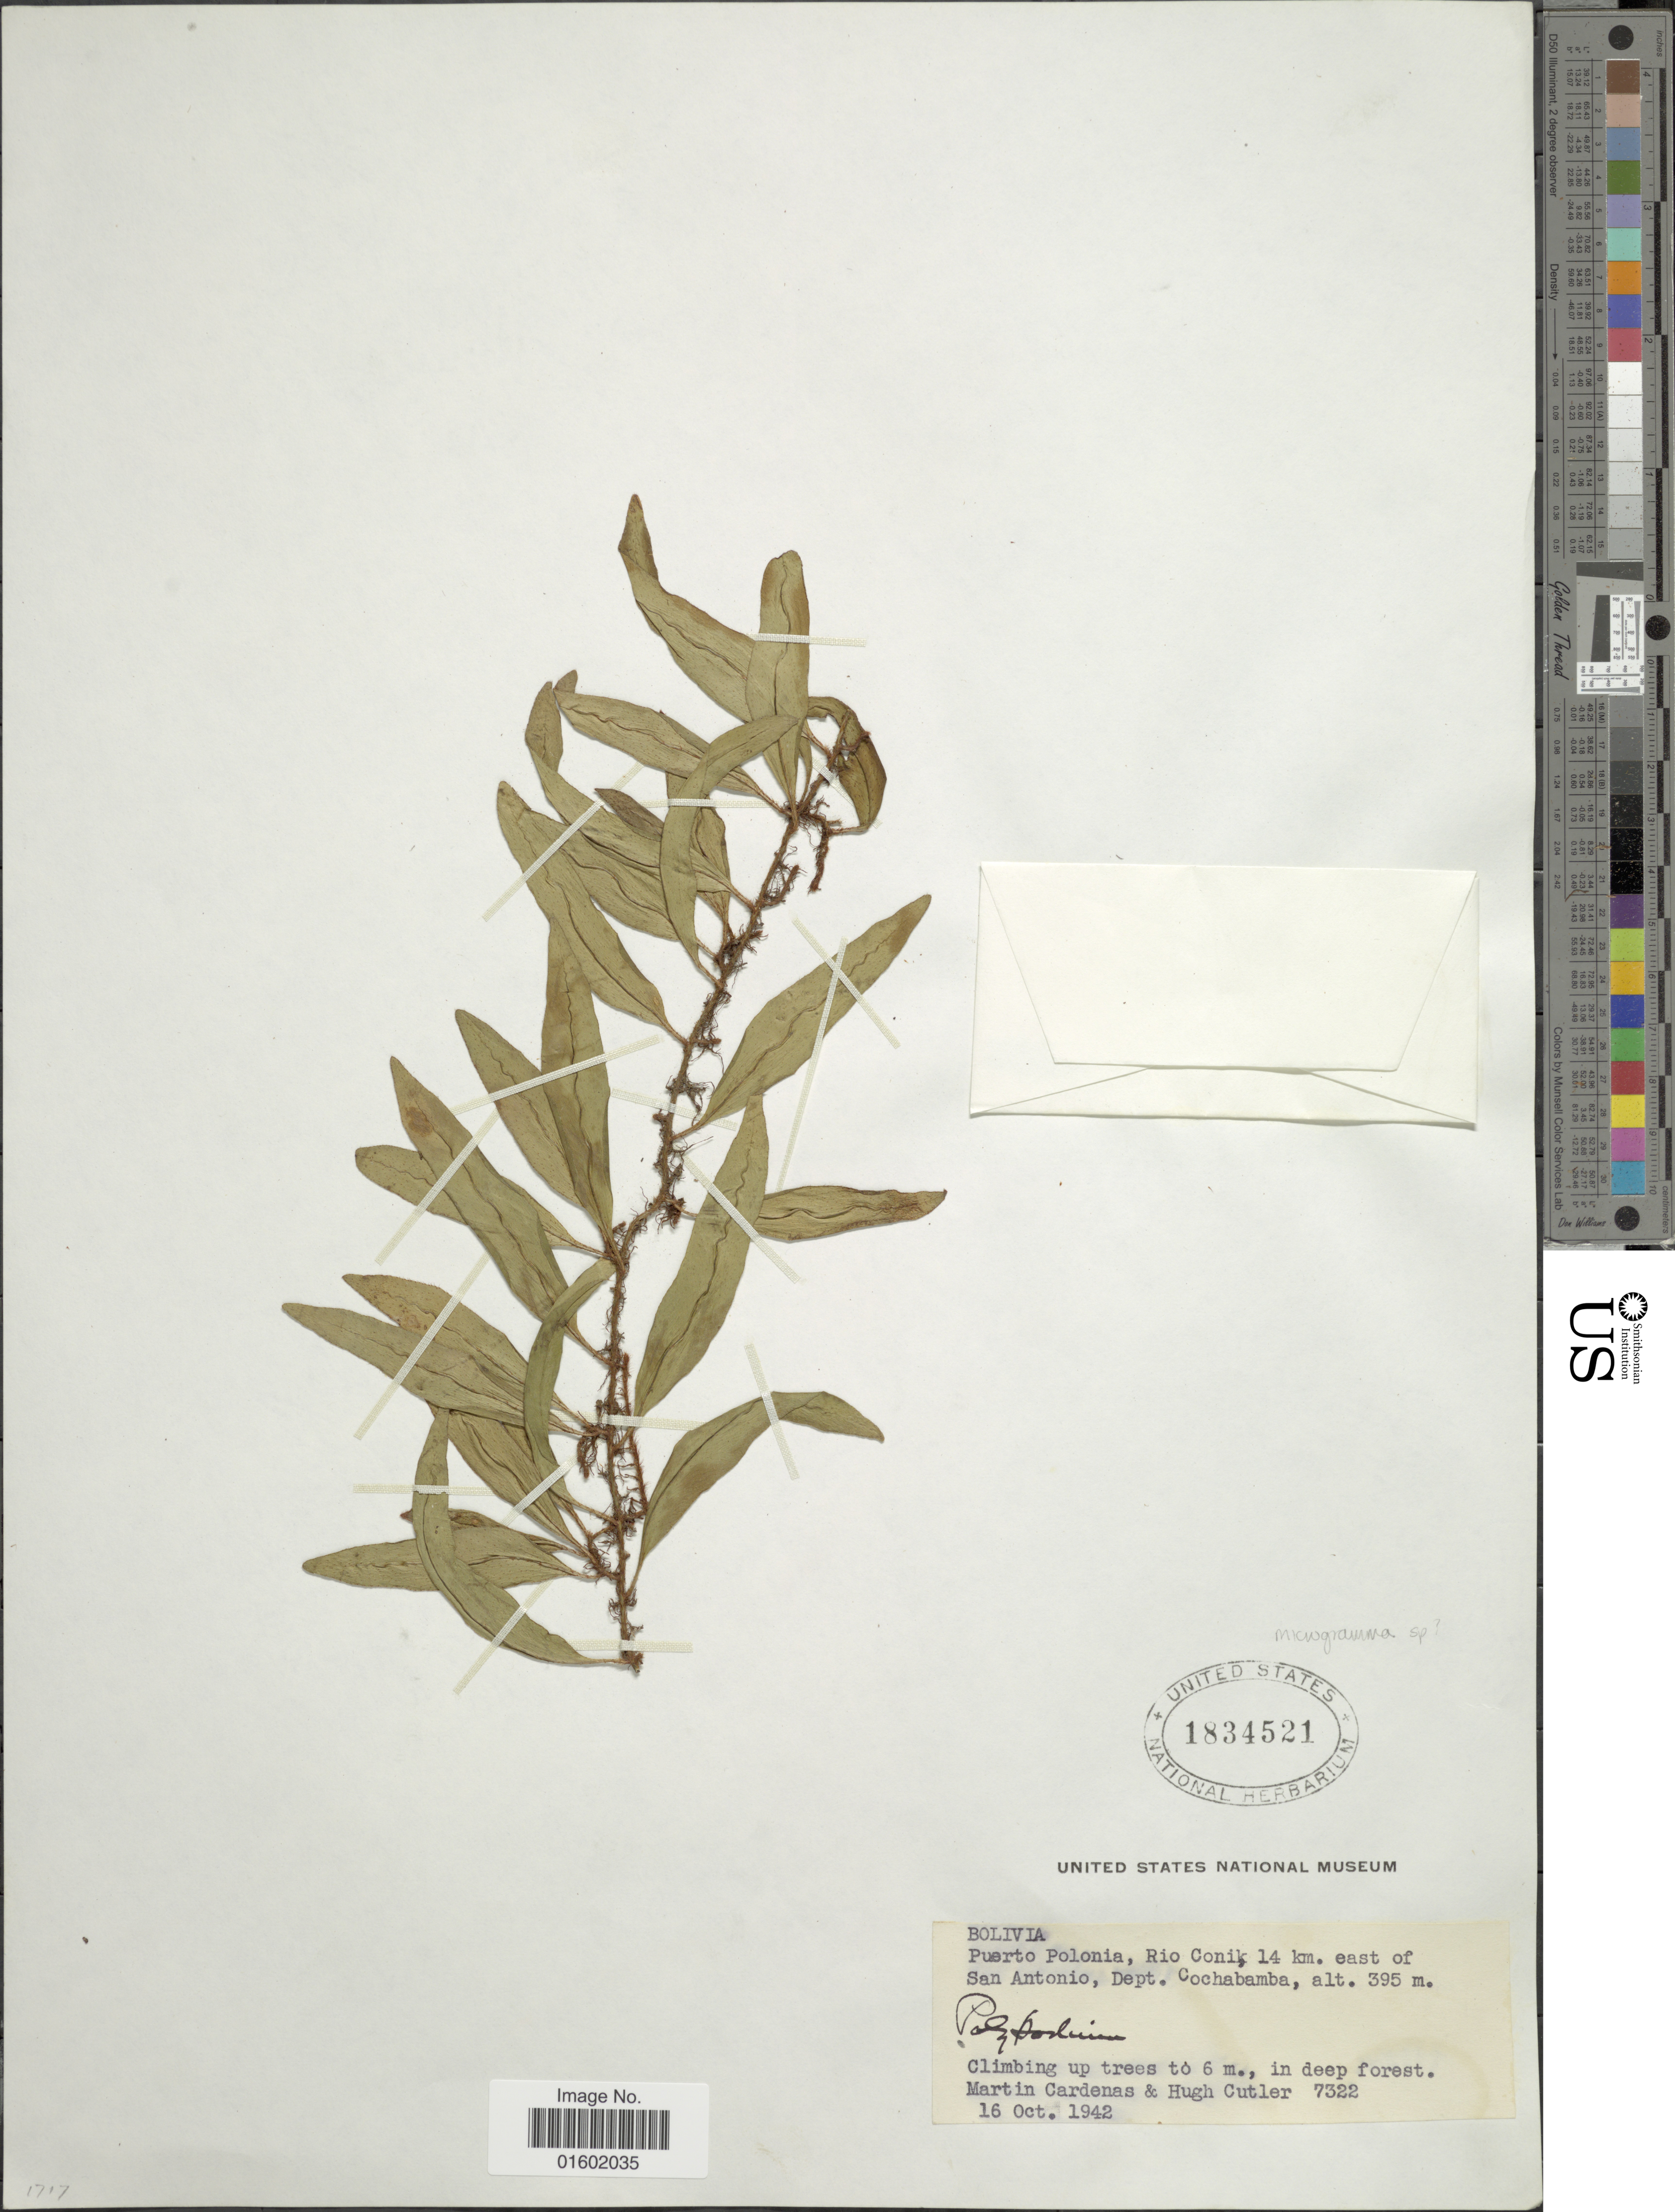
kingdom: Plantae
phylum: Tracheophyta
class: Polypodiopsida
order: Polypodiales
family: Polypodiaceae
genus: Microgramma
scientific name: Microgramma sp.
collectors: M. Cárdenas & H. C. Cutler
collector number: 7322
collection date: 1942-10-16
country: Bolivia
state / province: Cochabamba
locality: Puerto Polonia, Rio Conik, 14 km. east of San Antonio, Dept. Cochabamba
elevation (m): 395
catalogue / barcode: US 1834521